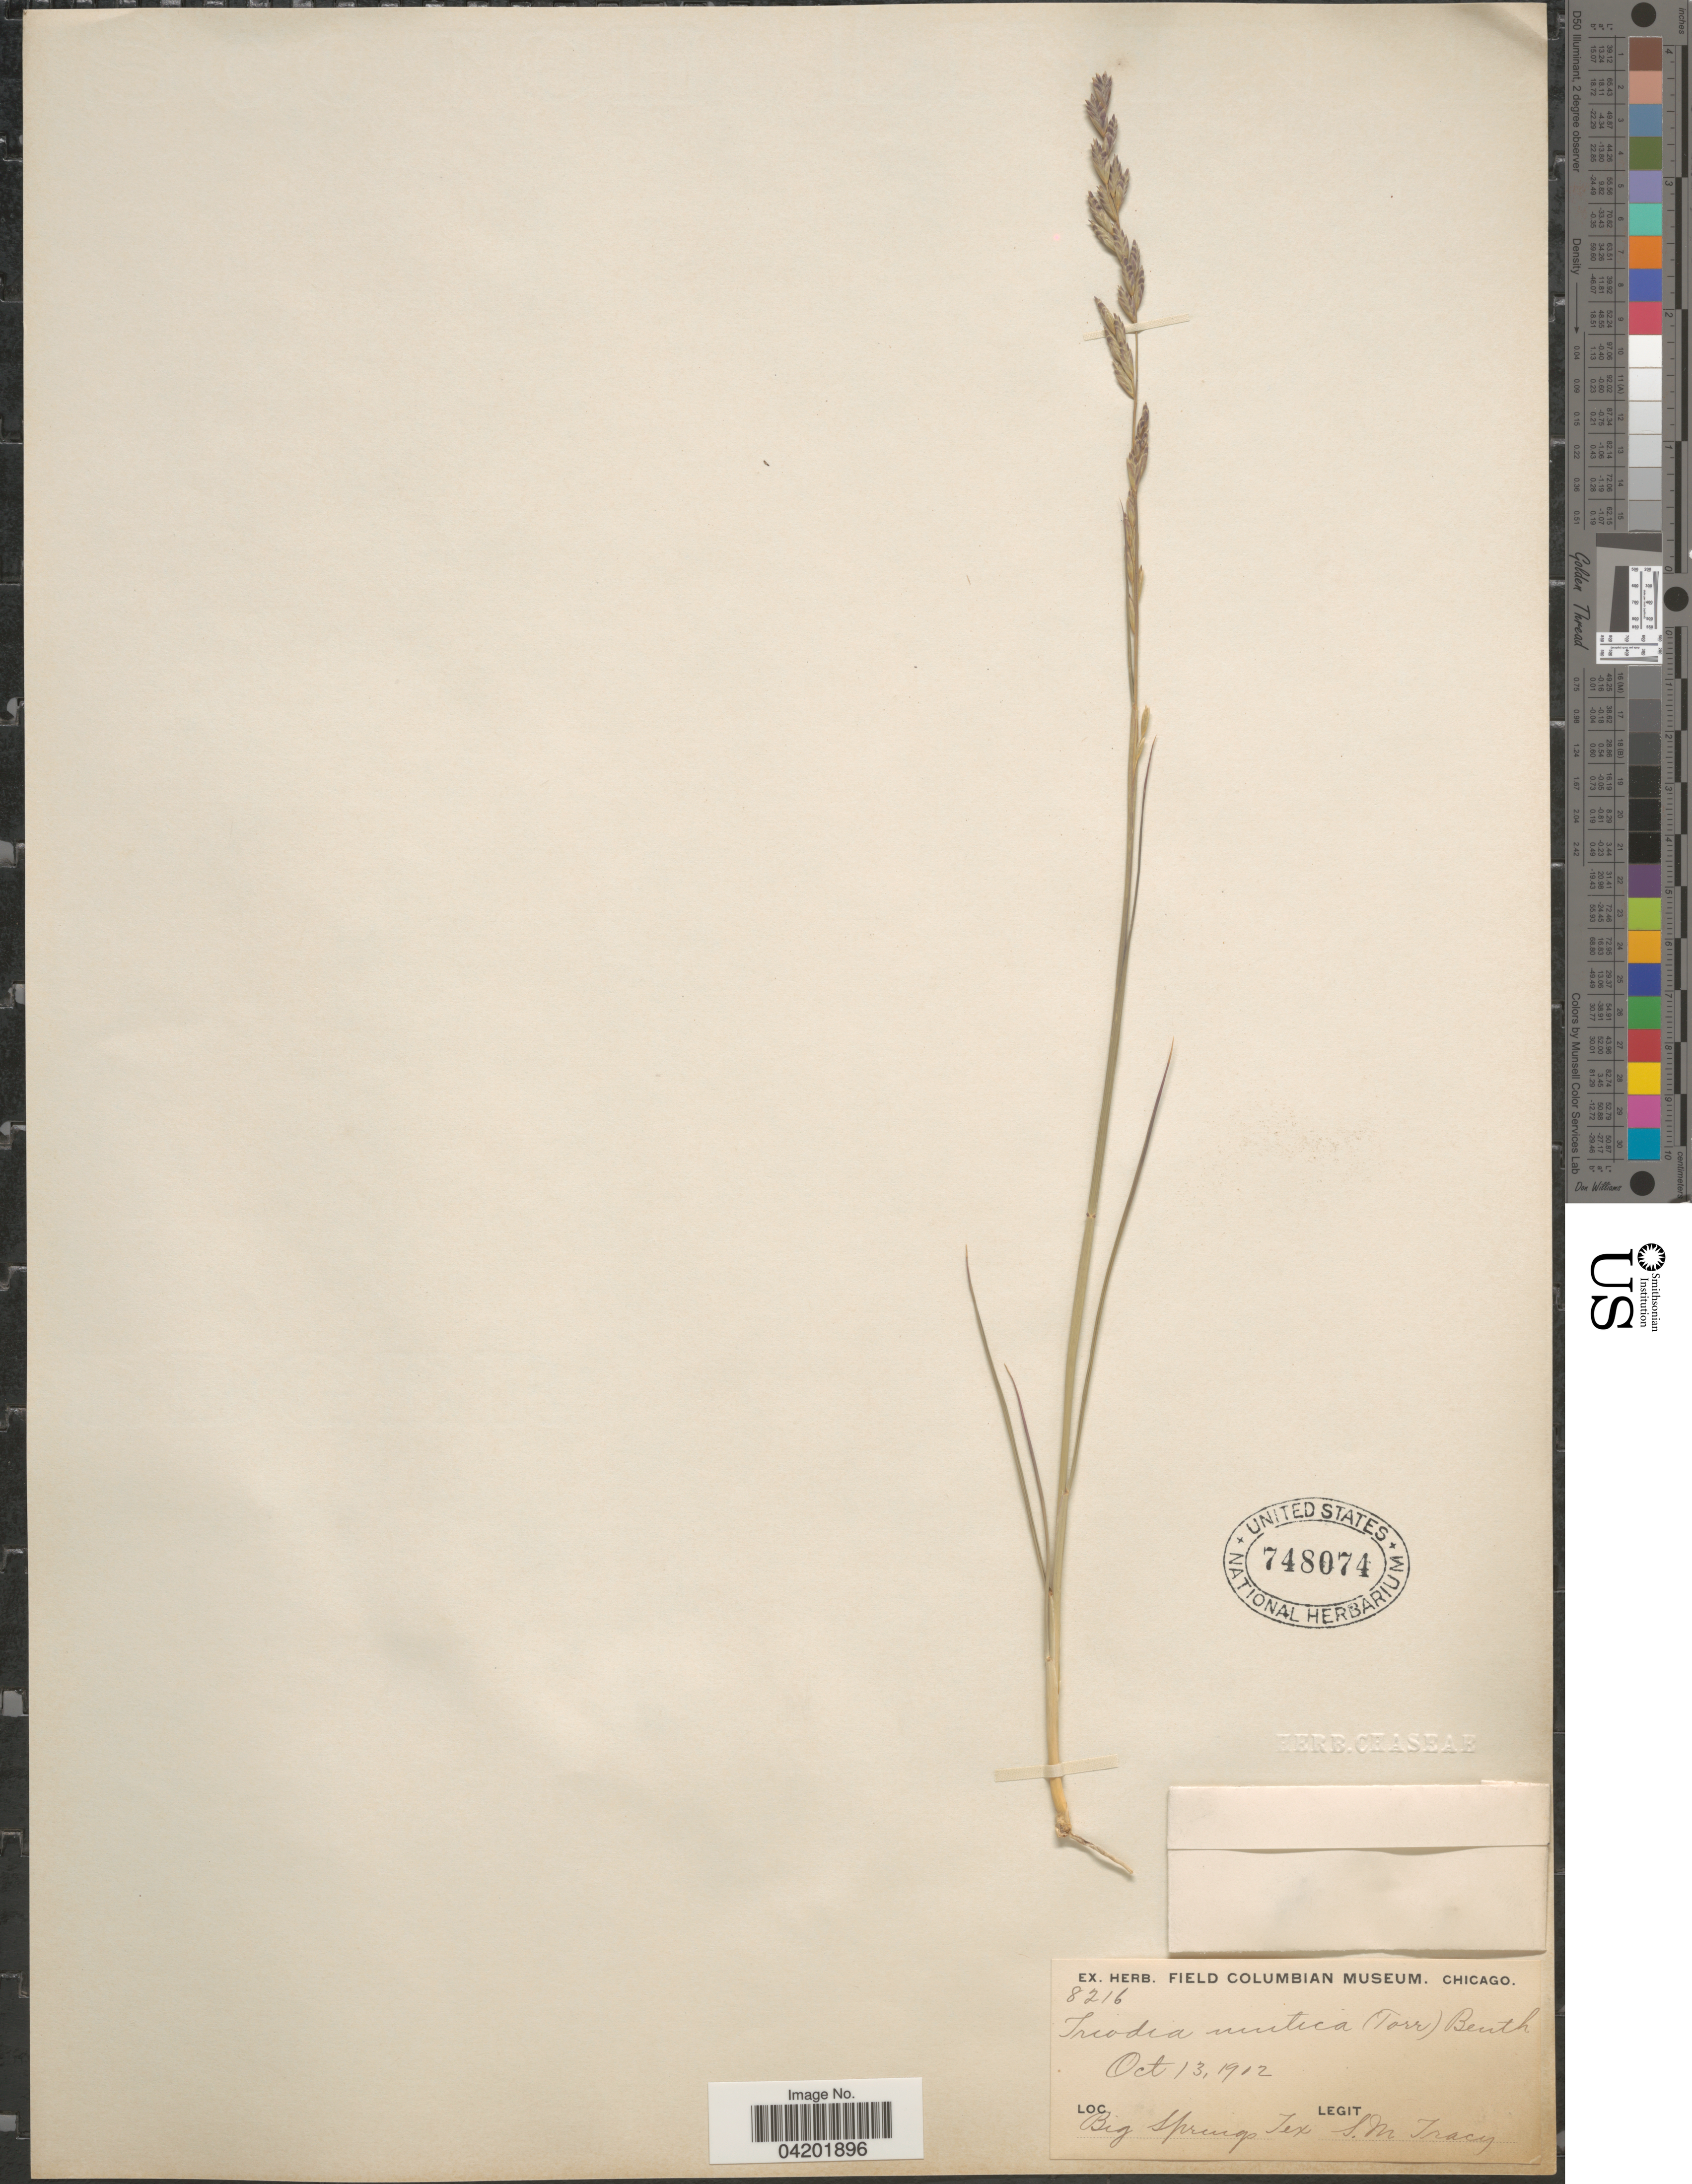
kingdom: Plantae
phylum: Tracheophyta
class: Liliopsida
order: Poales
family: Poaceae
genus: Tridentopsis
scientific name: Tridentopsis mutica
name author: (Torr.) P.M. Peterson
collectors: S. M. Tracy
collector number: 8216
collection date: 1912-10-13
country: United States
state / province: Texas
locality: Big Springs.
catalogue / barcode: US 748074